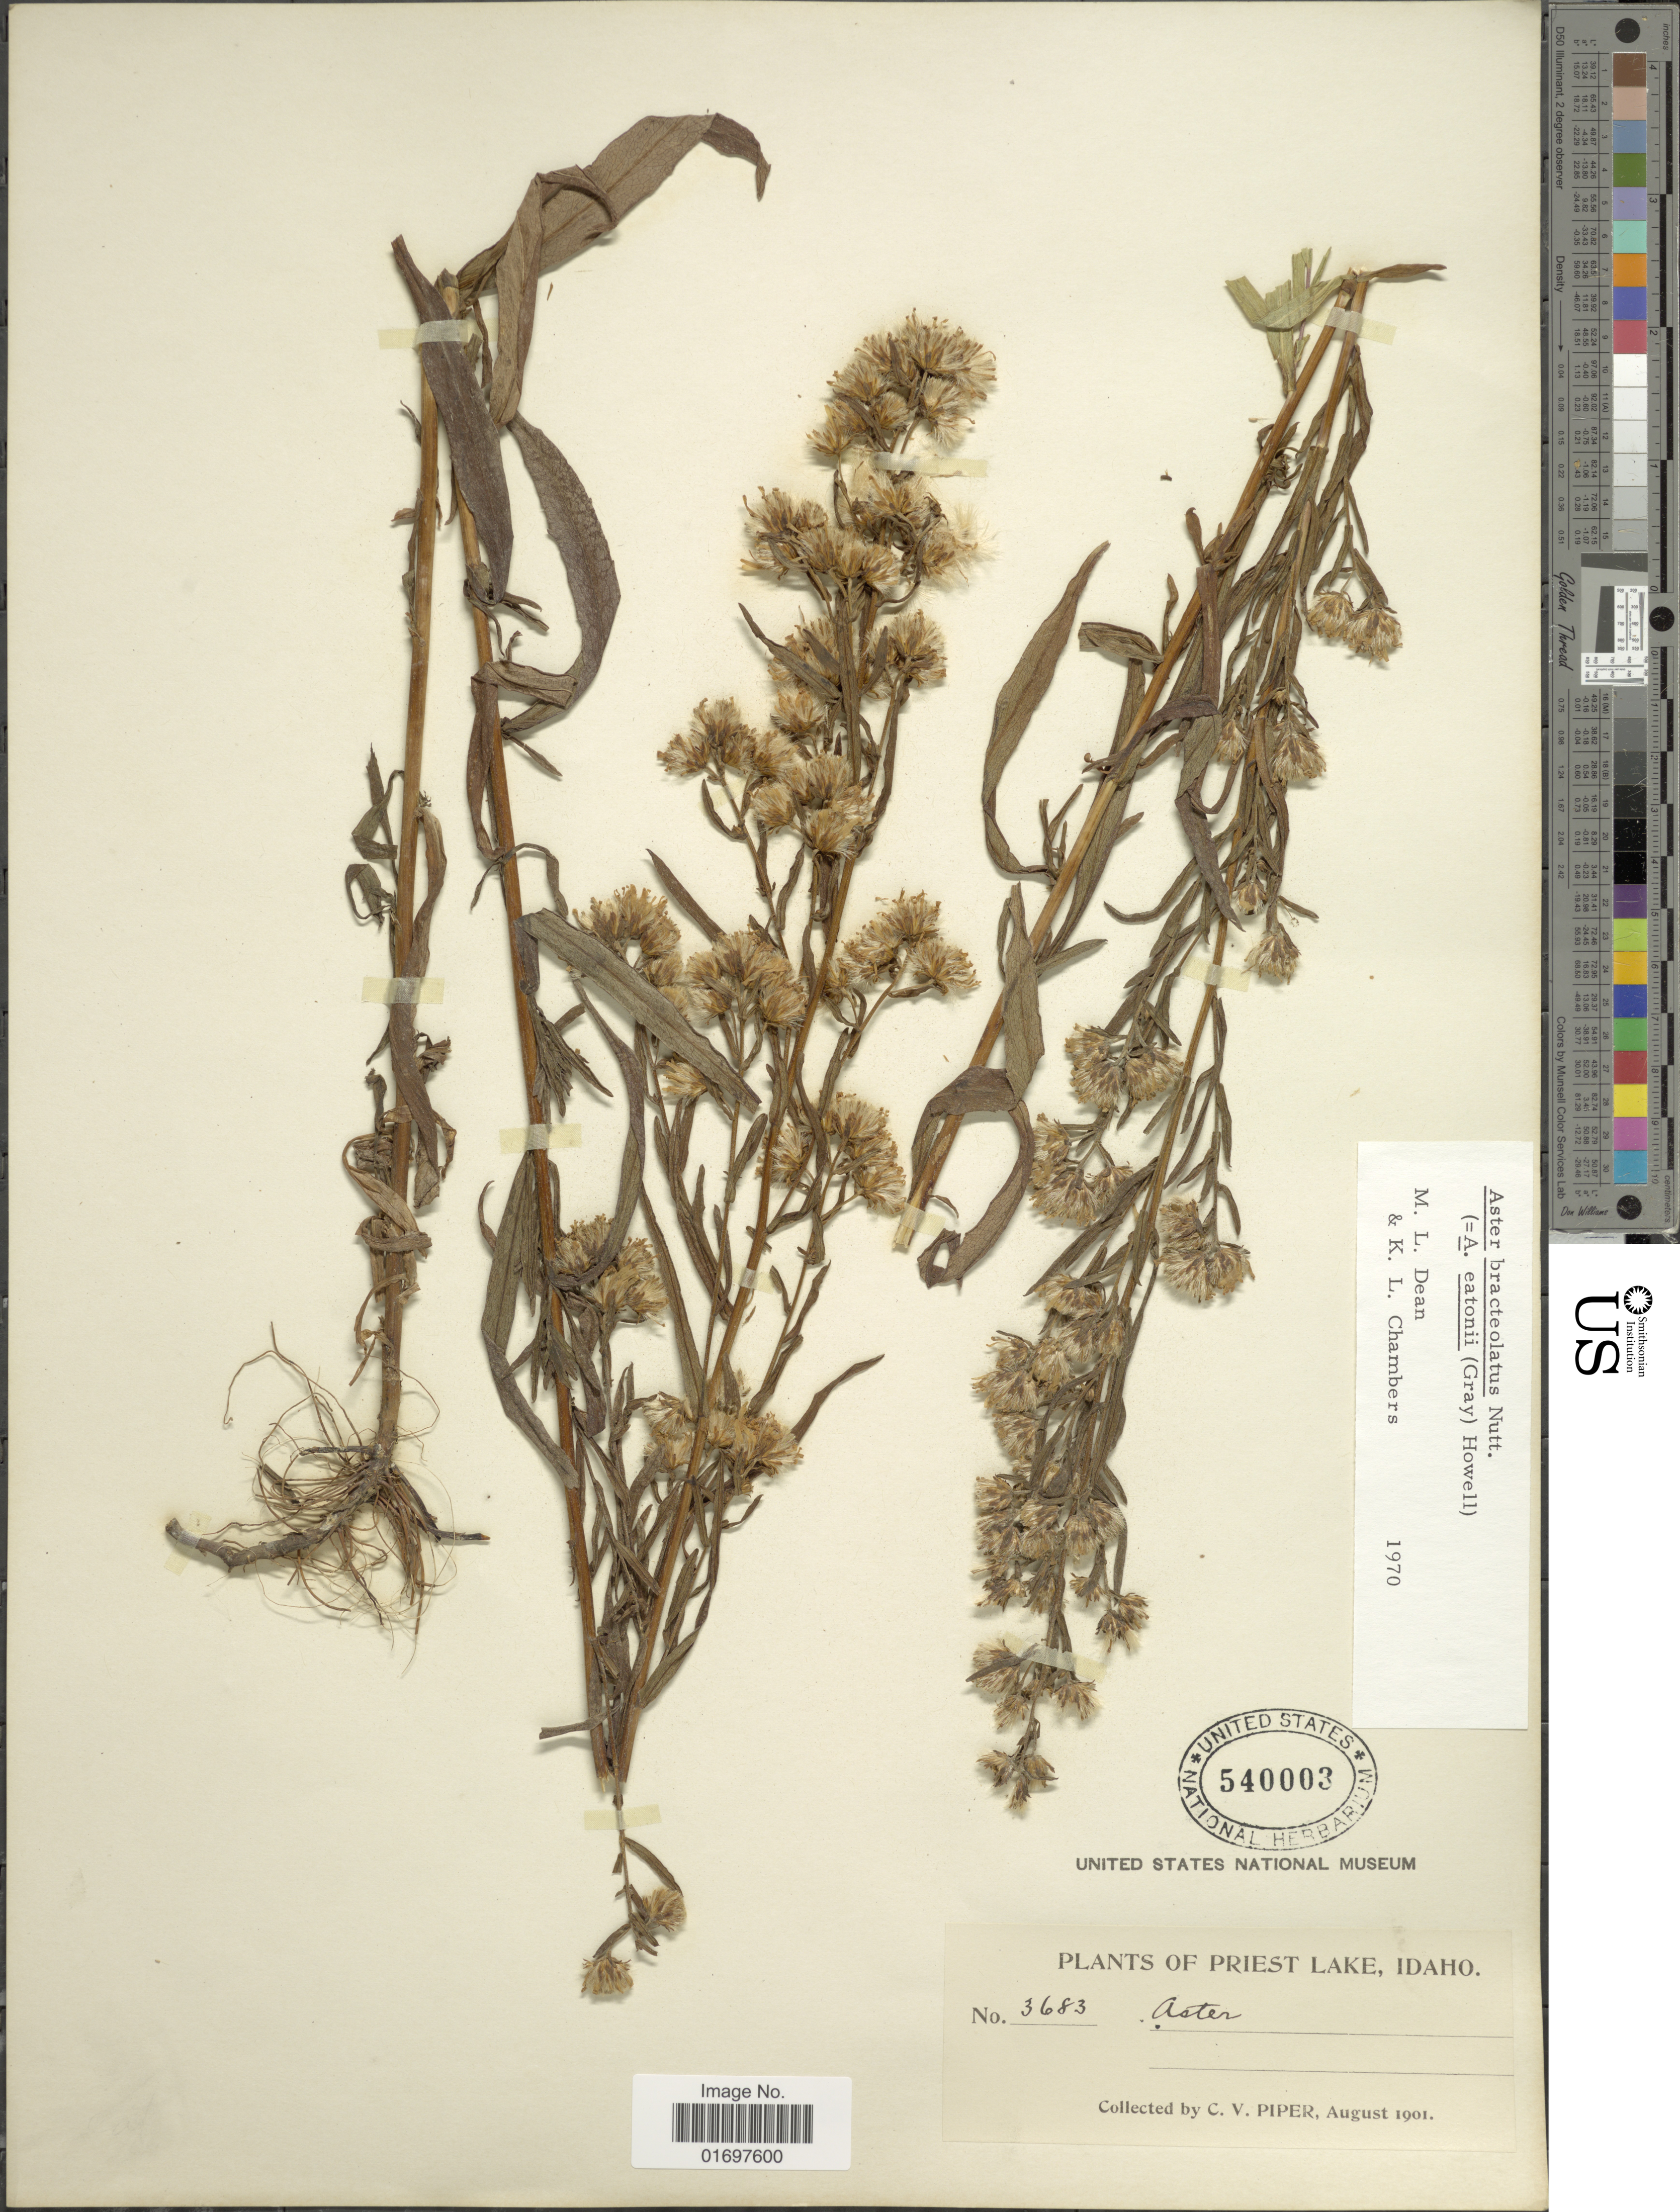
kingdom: Plantae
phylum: Tracheophyta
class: Magnoliopsida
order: Asterales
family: Asteraceae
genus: Symphyotrichum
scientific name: Symphyotrichum bracteolatum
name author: (Nutt.) G.L. Nesom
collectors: C. V. Piper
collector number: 3683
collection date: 1901-08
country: United States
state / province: Idaho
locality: Priest Lake, Idaho.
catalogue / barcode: US 540003